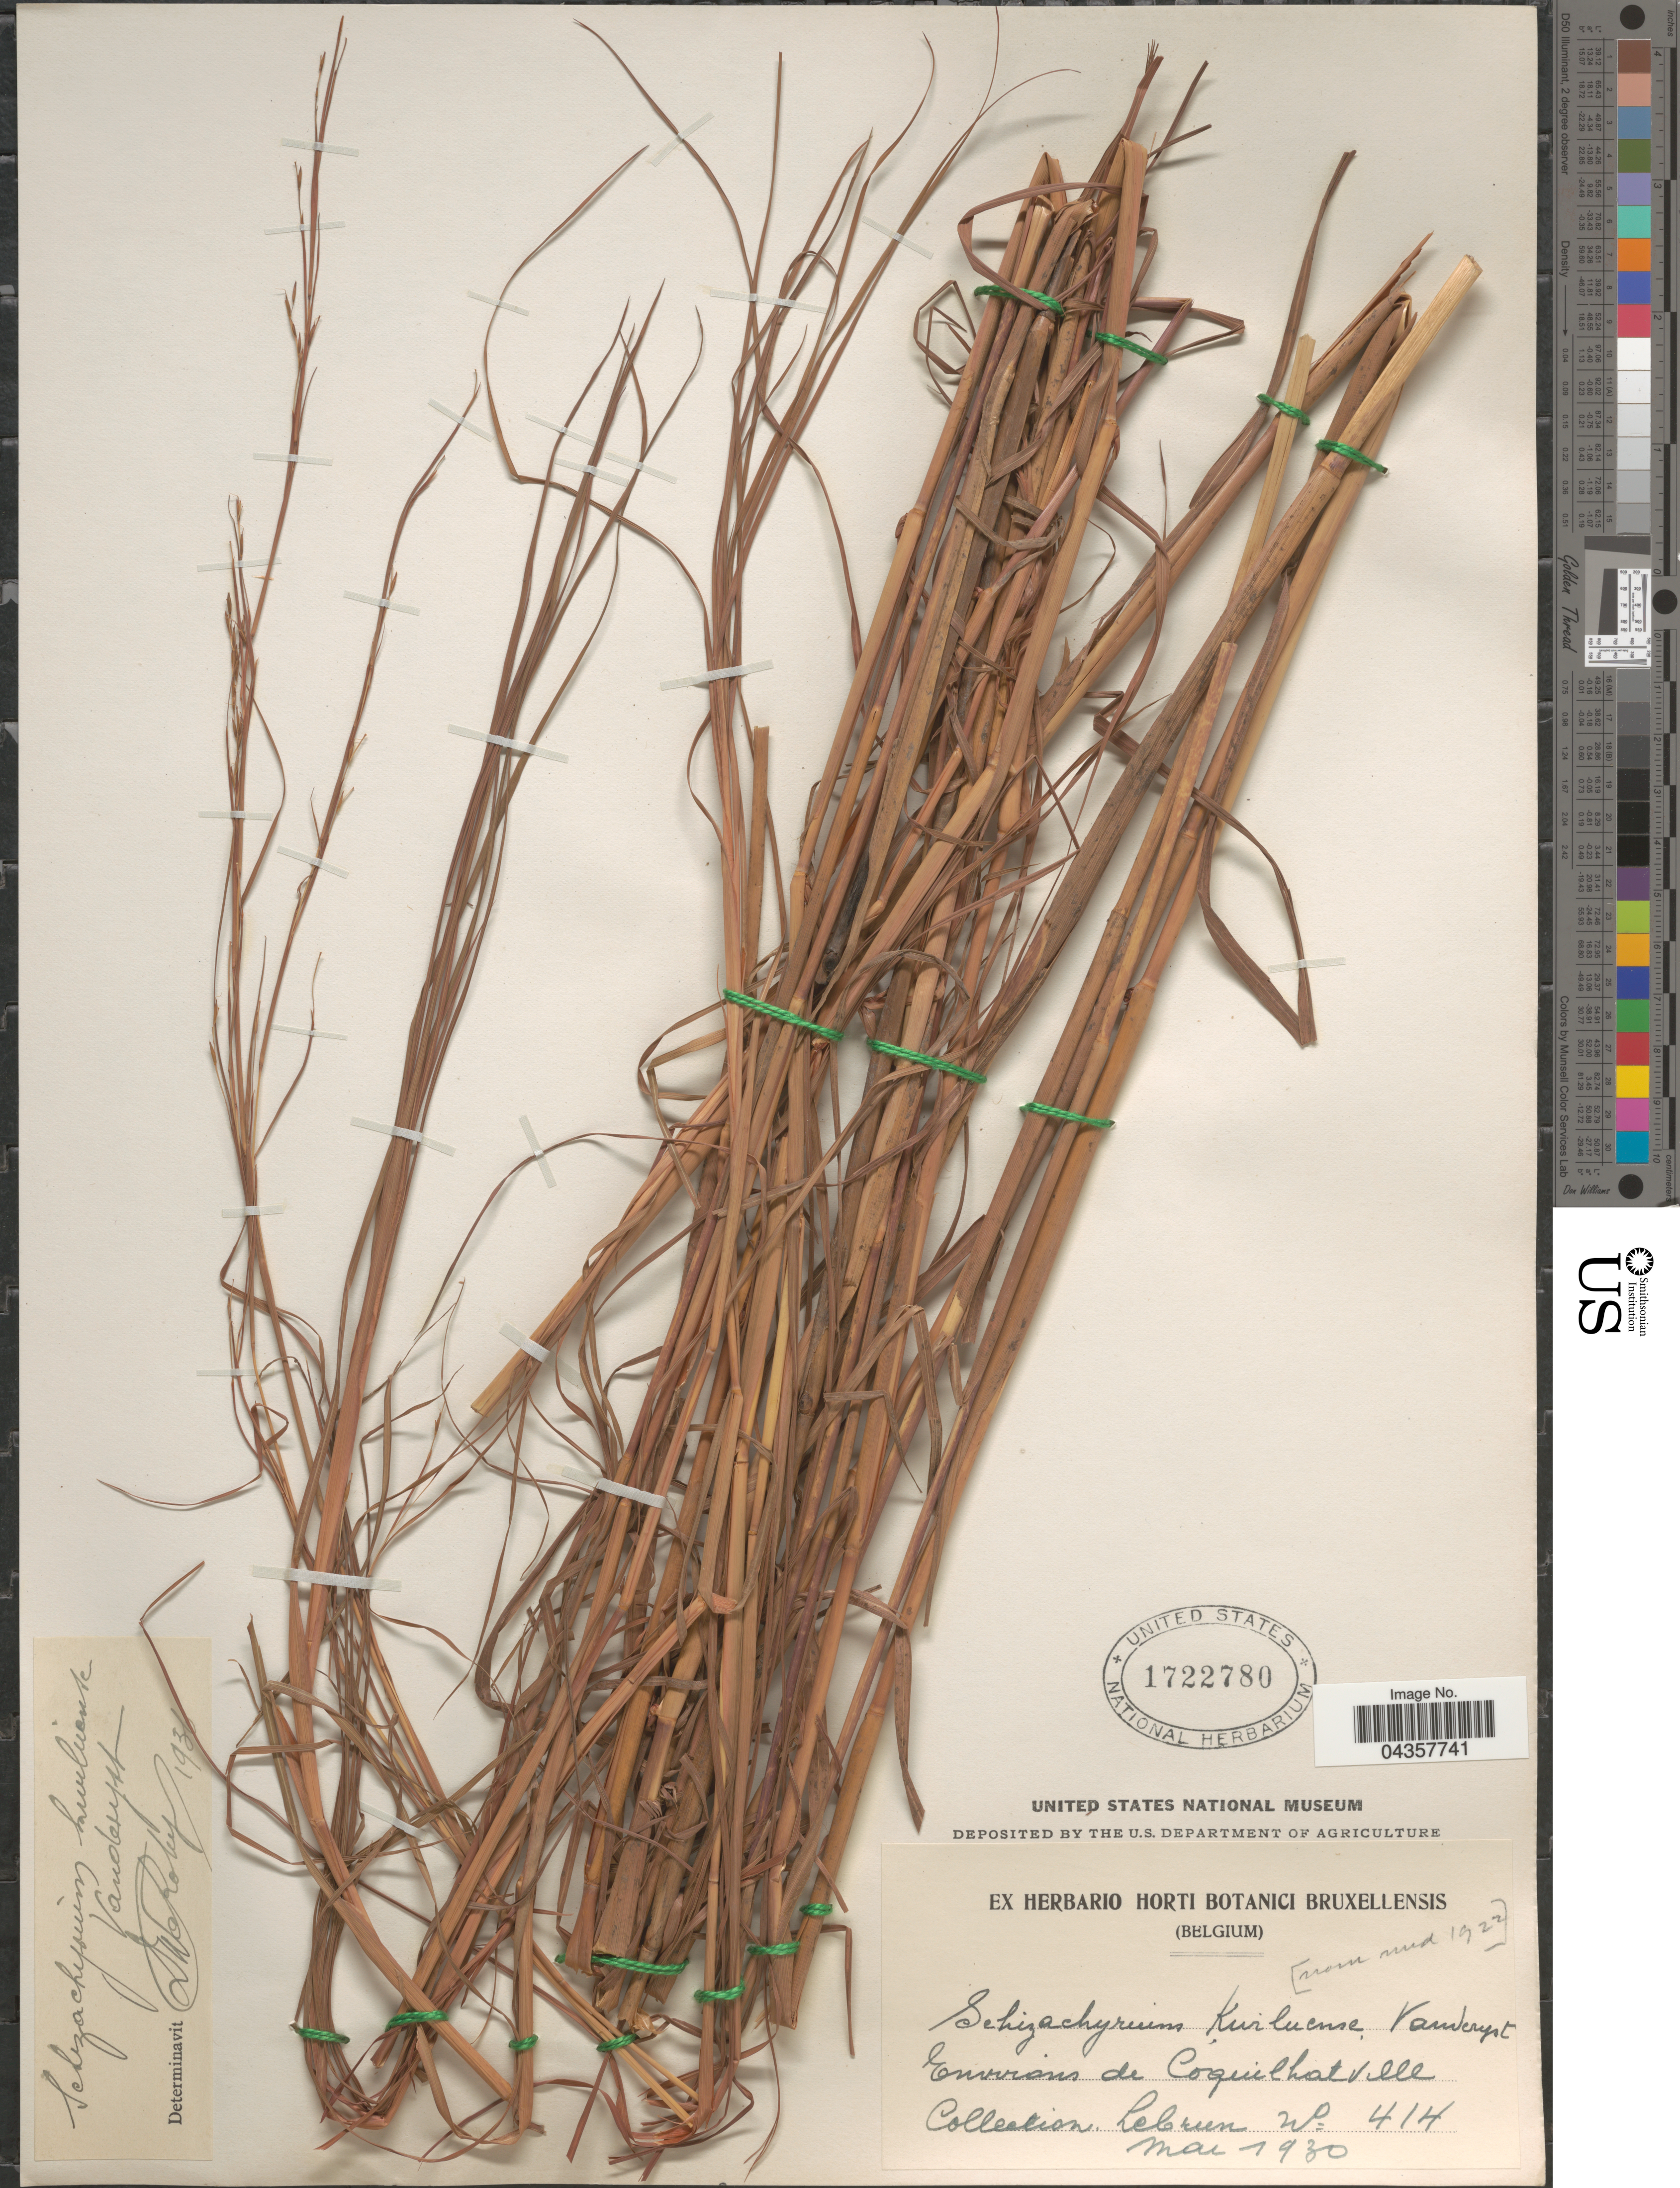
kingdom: Plantae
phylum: Tracheophyta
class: Liliopsida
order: Poales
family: Poaceae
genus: Schizachyrium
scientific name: Schizachyrium kwiluense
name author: Vanderyst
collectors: J.A. Lebrun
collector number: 414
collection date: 1930-05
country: Congo, Democratic Republic of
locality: Environs de Coquilhatville.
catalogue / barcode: US 1722780